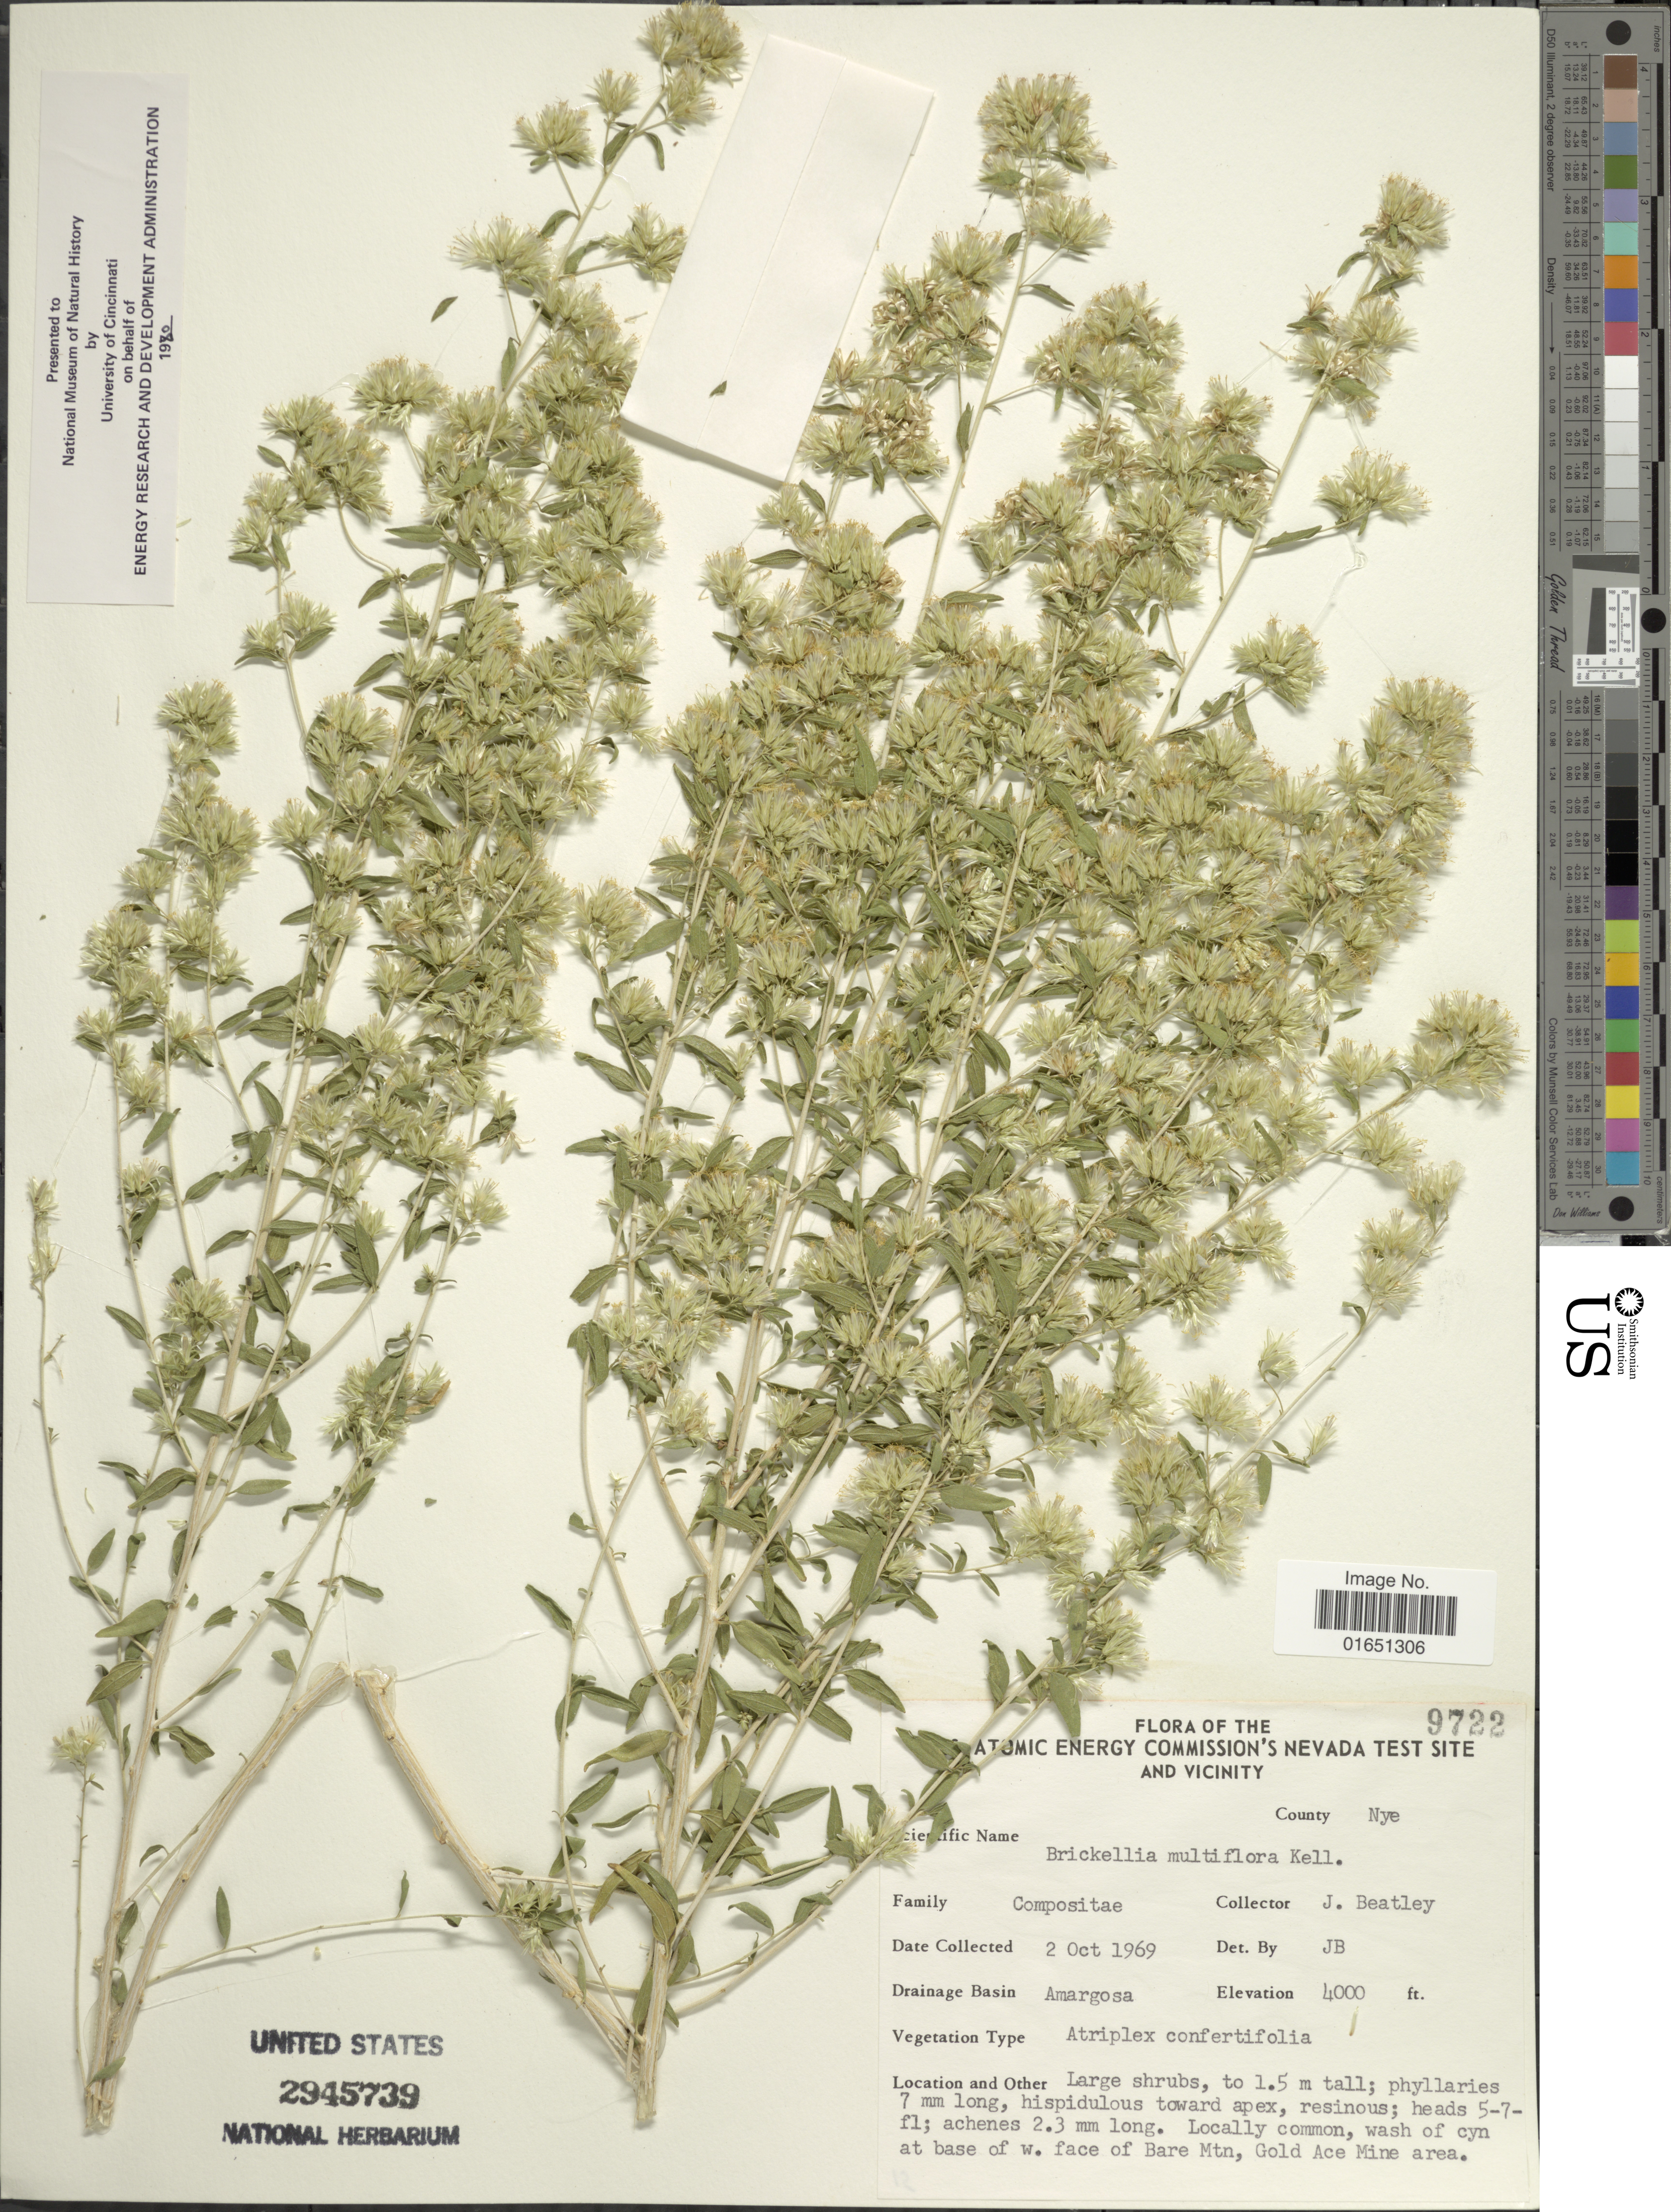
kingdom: Plantae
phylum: Tracheophyta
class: Magnoliopsida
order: Asterales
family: Asteraceae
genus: Brickellia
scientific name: Brickellia multiflora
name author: Kellogg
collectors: J. C. Beatley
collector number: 9722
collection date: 1969-10-02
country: United States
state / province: Nevada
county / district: Nye Co.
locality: U. S. Atomic Energy Commission's Nevada Test Site and Vicinity; Drainage Basin: Amargosa, Locally common, wash of cyn at base of w. face of Bare Mtn, Gold Ace Mine area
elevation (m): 1219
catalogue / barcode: US 2945739